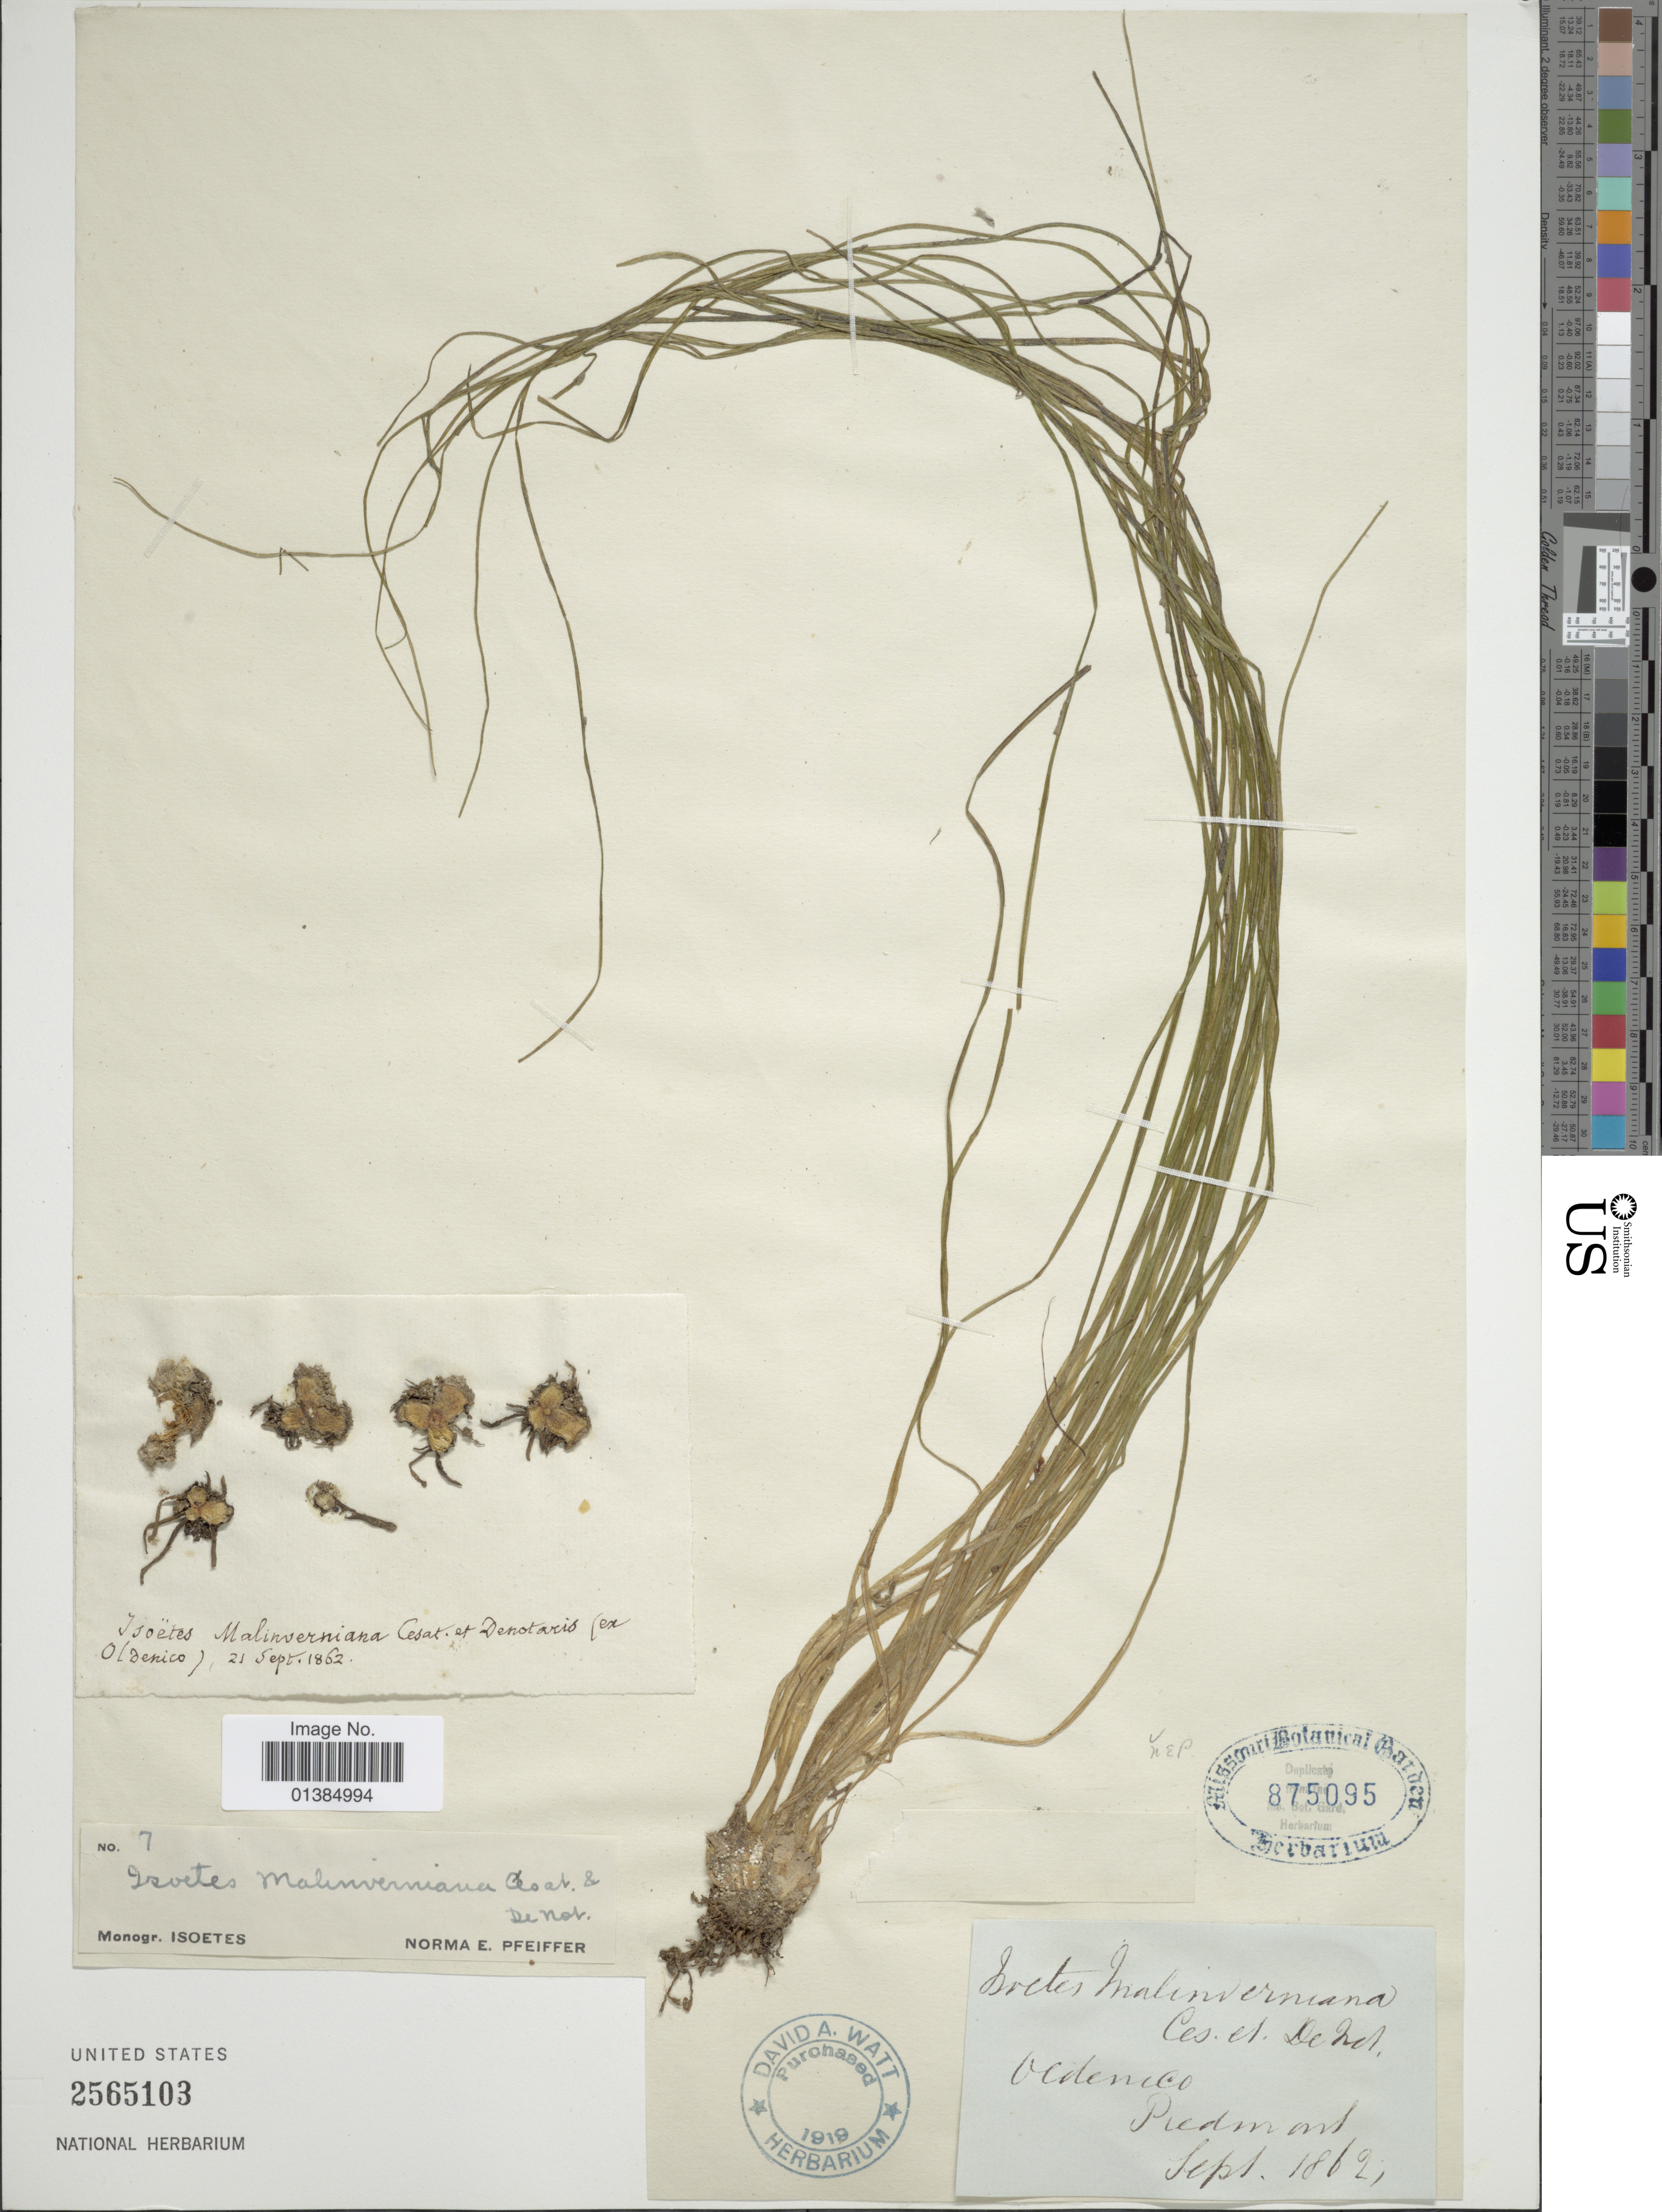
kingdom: Plantae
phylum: Tracheophyta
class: Lycopodiopsida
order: Isoetales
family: Isoetaceae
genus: Isoetes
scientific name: Isoetes malinverniana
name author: Cesati & De Not.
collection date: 1862-09-21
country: Italy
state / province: Piedmont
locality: Oedenico. [interpreted]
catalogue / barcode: US 2565103